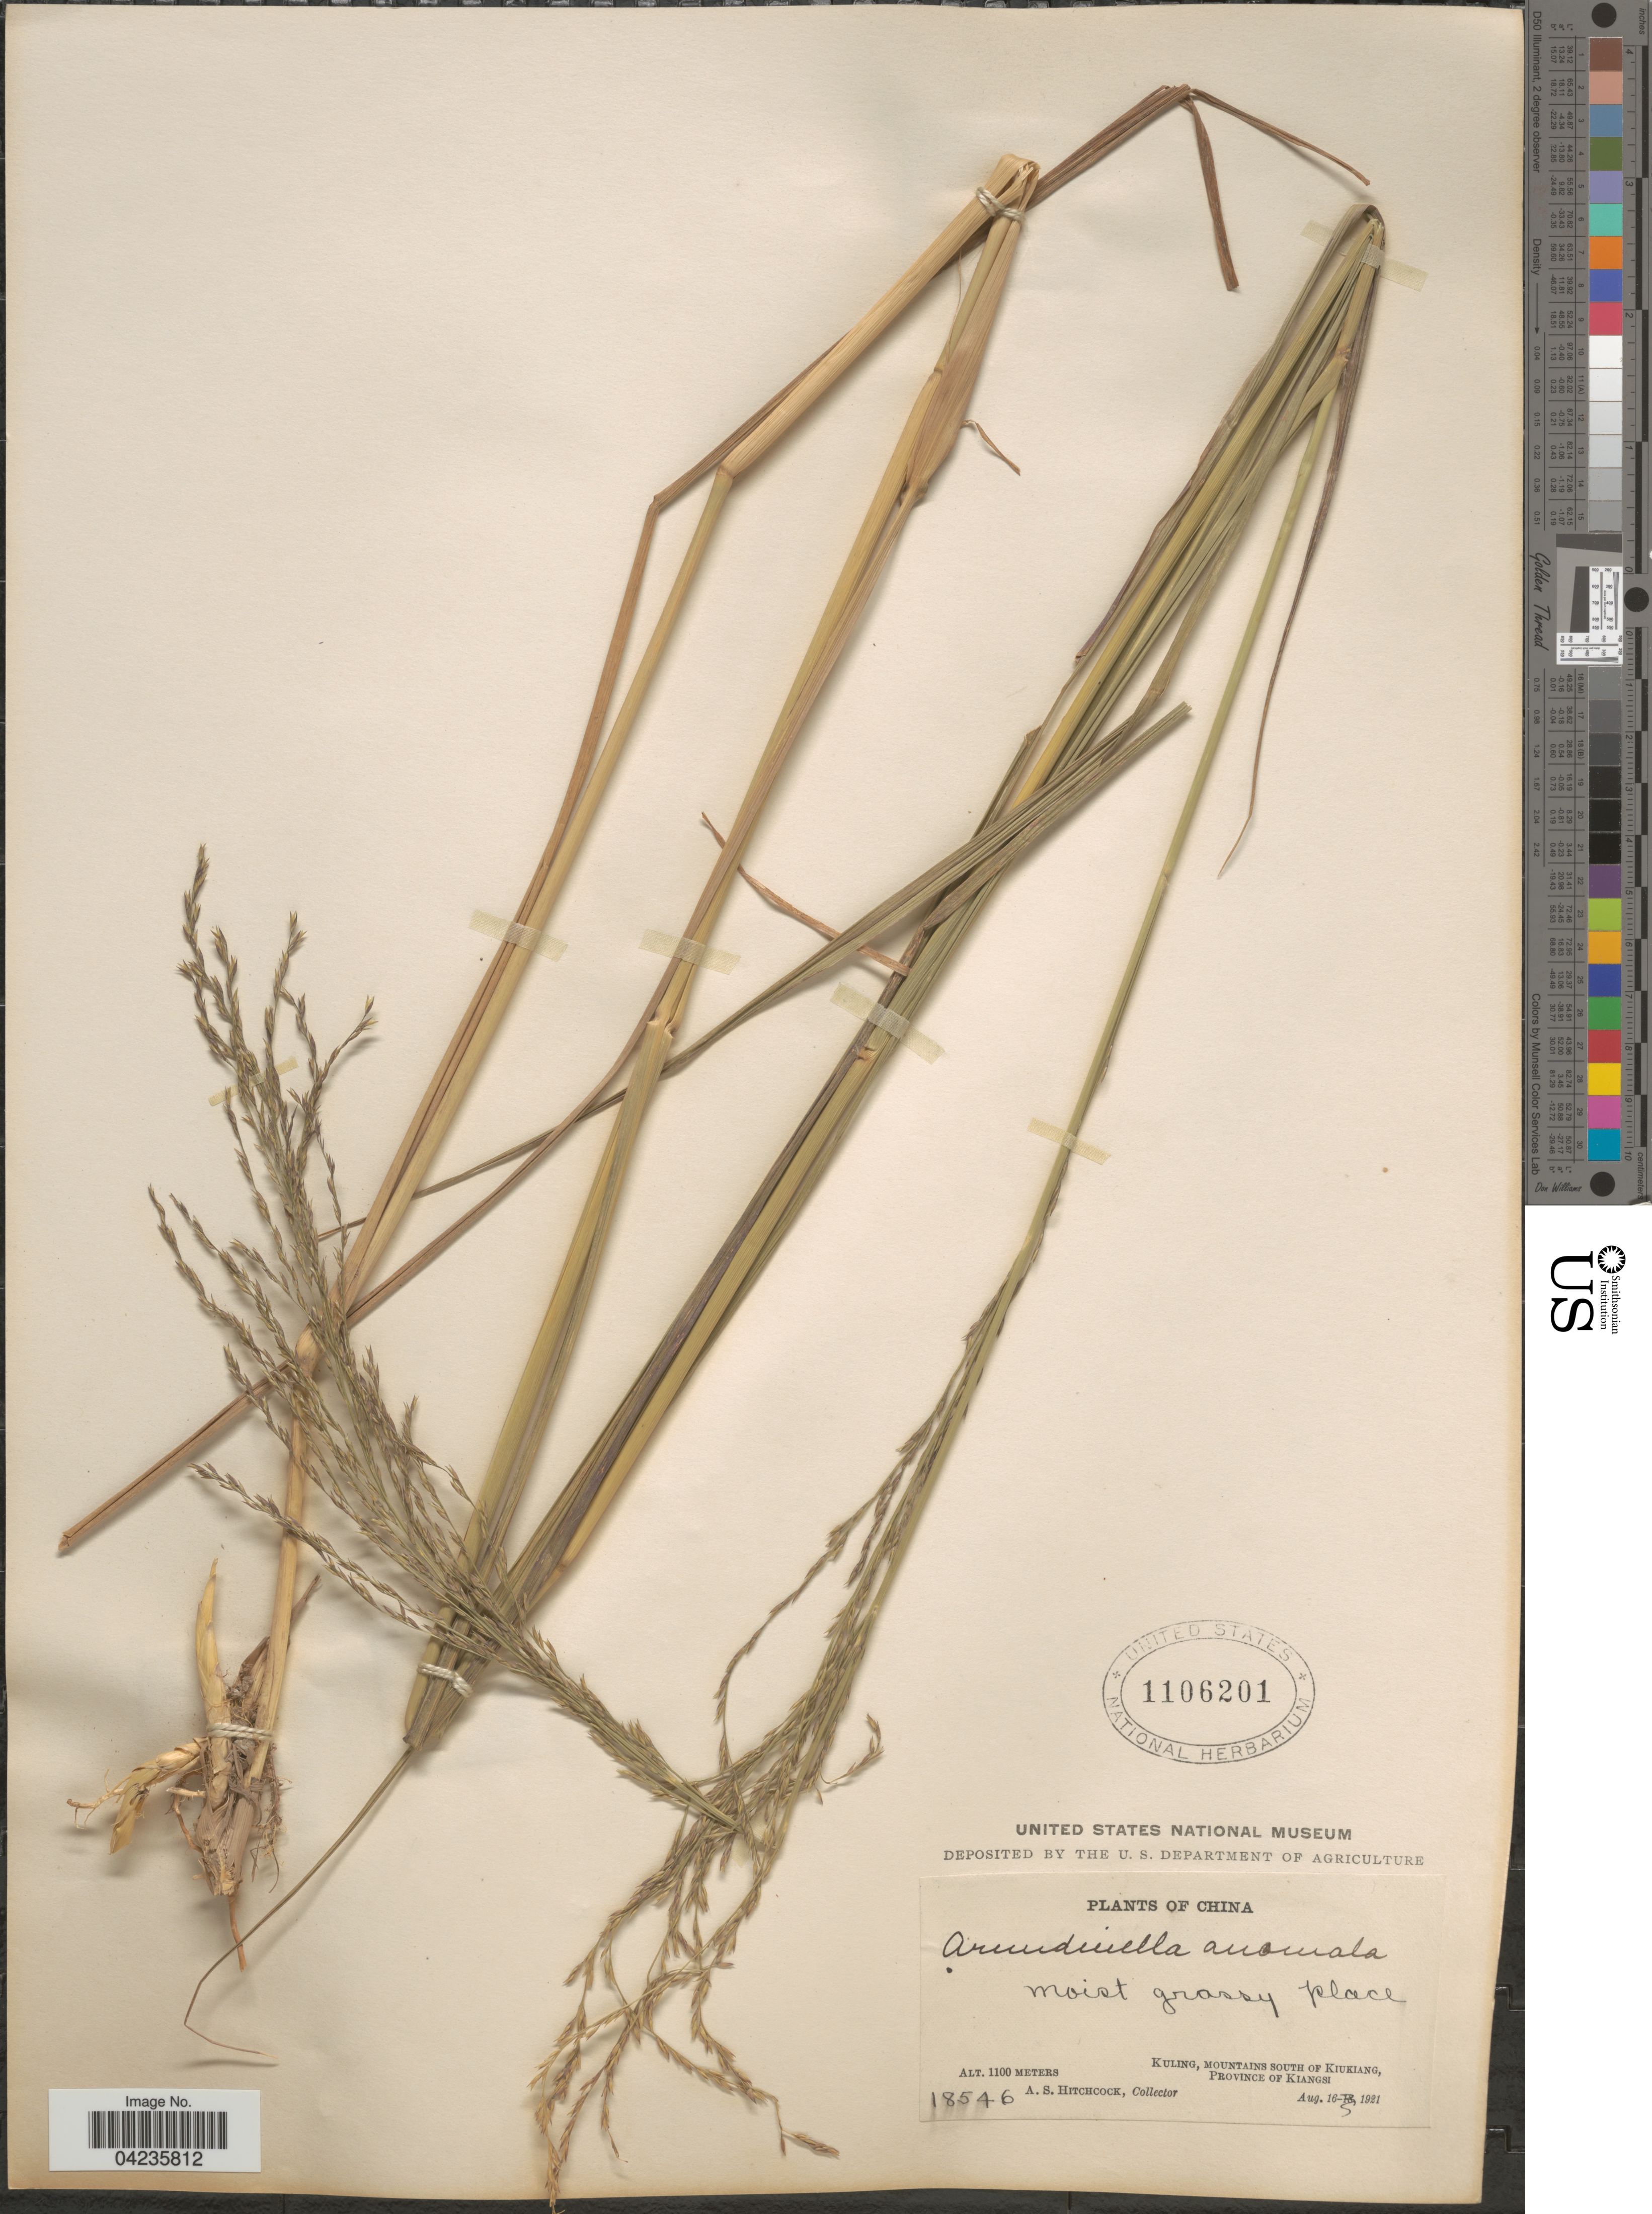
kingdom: Plantae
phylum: Tracheophyta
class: Liliopsida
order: Poales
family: Poaceae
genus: Arundinella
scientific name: Arundinella hirta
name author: (Thunb.) Tanaka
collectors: A. S. Hitchcock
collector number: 18546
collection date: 1921-08-16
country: China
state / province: Jiangsu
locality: Kuling, mountains south of Kiukiang, Province of Kiangsi.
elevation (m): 1100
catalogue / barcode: US 1106201